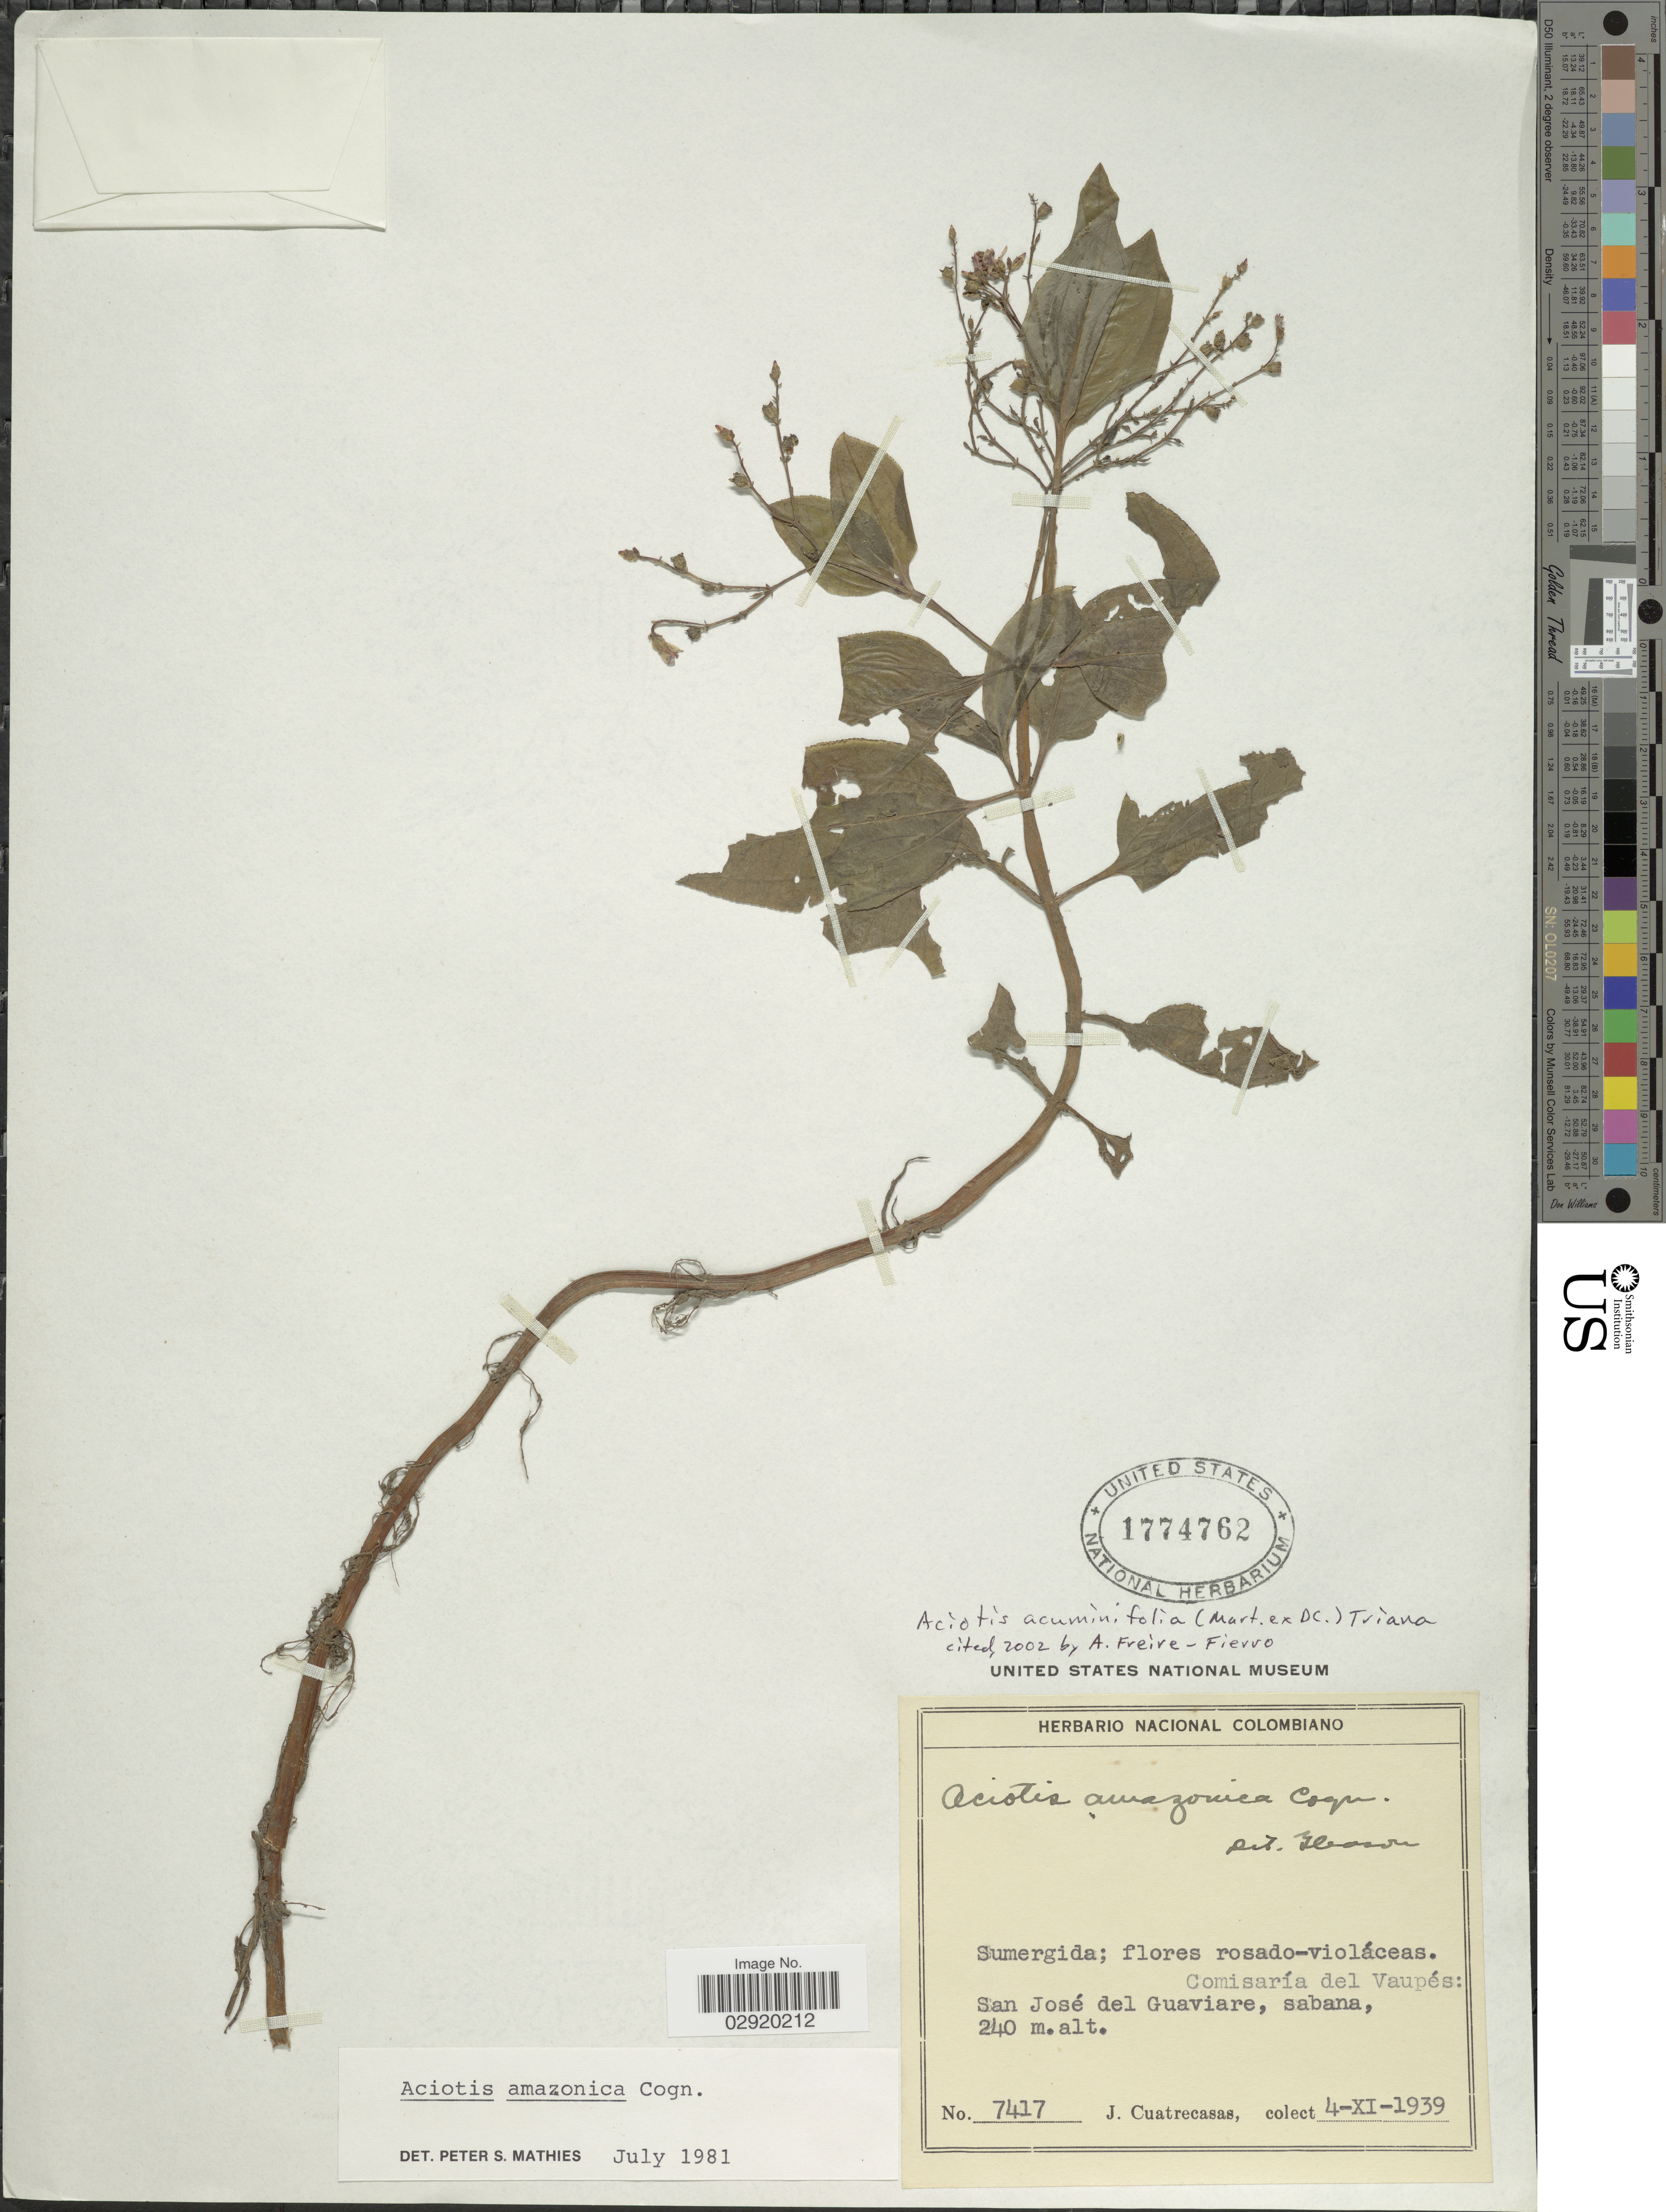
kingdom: Plantae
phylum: Tracheophyta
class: Magnoliopsida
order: Myrtales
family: Melastomataceae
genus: Aciotis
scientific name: Aciotis acuminifolia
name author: (Mart. ex DC.) Triana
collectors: J. Cuatrecasas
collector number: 7417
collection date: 1939-11-04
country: Colombia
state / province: Vaupés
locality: Comisaría del Vaupés: San José del Guaviare, sabana.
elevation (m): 240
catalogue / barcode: US 1774762